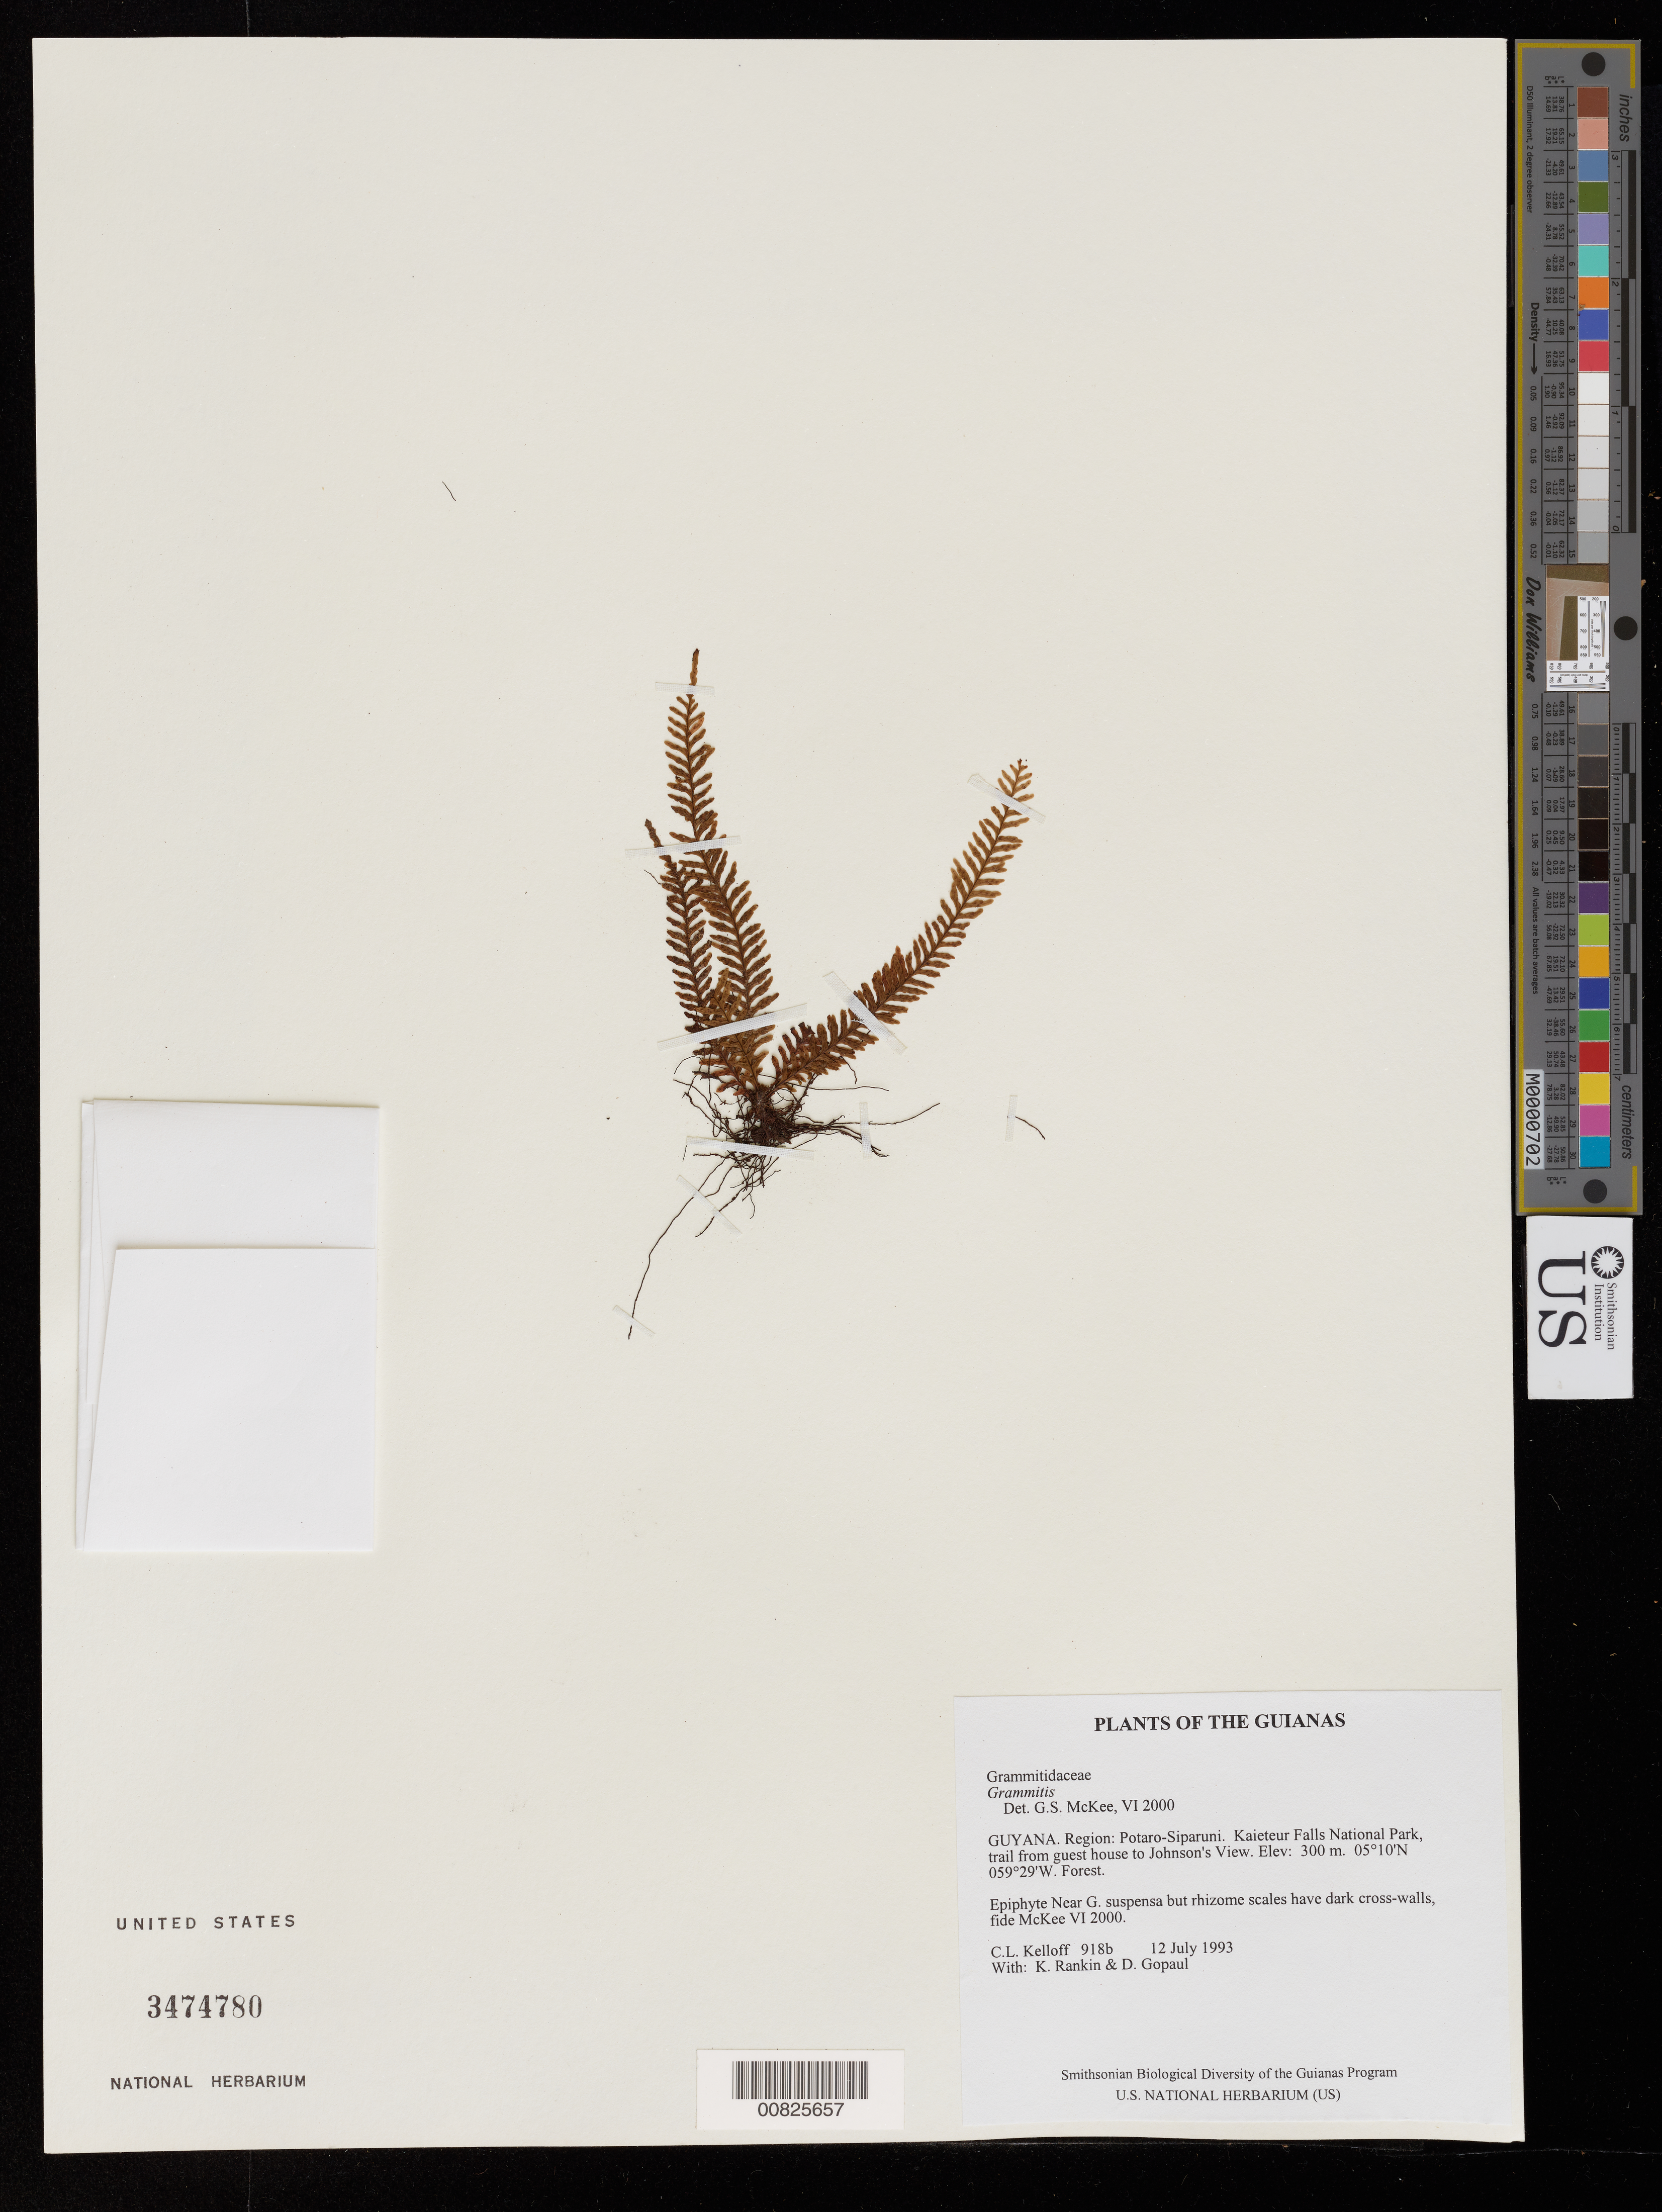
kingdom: Plantae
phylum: Tracheophyta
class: Polypodiopsida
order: Polypodiales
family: Polypodiaceae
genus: Grammitis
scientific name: Grammitis sp.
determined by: McKee, G. S., (US), NMNH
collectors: C. L. Kelloff, K. Rankin & D. Gopaul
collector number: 918 b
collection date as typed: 12 July 1993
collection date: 1993-07-12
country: Guyana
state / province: Potaro-Siparuni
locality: Kaieteur Falls National Park, trail from guest house to Johnson's View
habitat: Forest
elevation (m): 300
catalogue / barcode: US 3474780